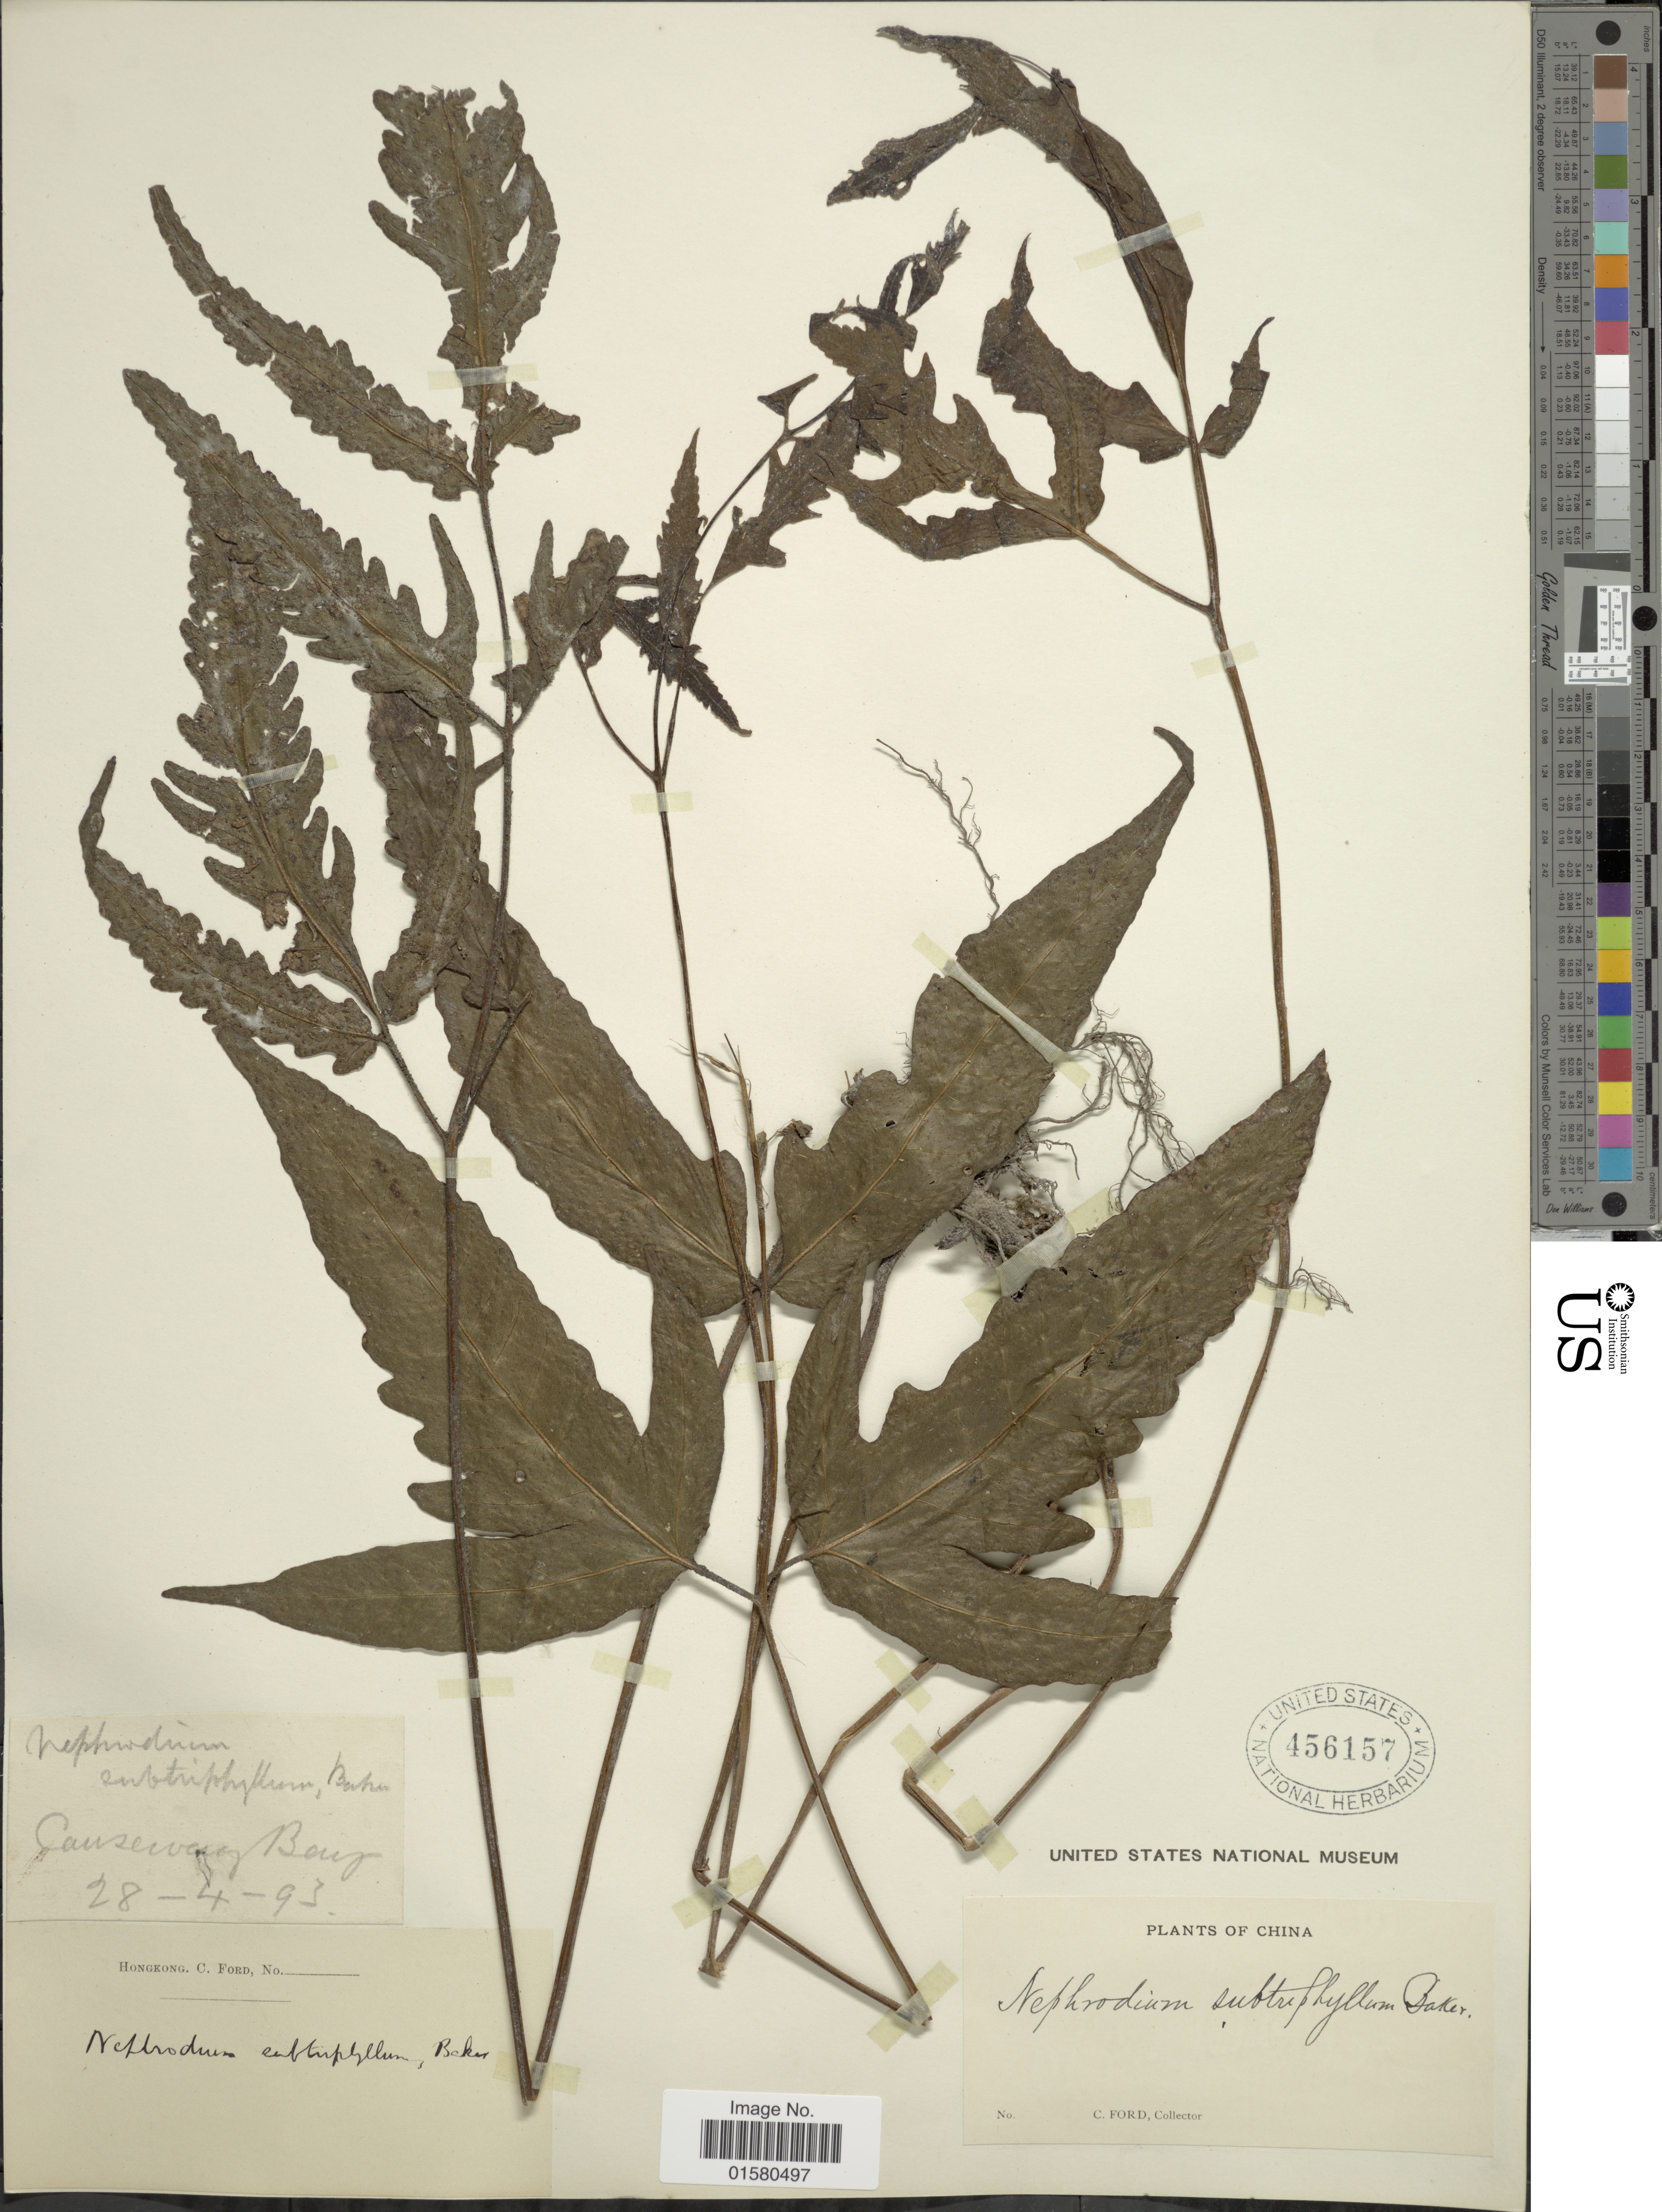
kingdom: Plantae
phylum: Tracheophyta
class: Polypodiopsida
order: Polypodiales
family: Tectariaceae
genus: Tectaria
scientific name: Tectaria subtriphylla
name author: (Hook. & Arn.) Copel.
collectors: C. Ford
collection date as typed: Transcribed d/m/y: 28/4/93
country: China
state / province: Hong Kong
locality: Casuserweay Berg [interpreted]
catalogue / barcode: US 456157